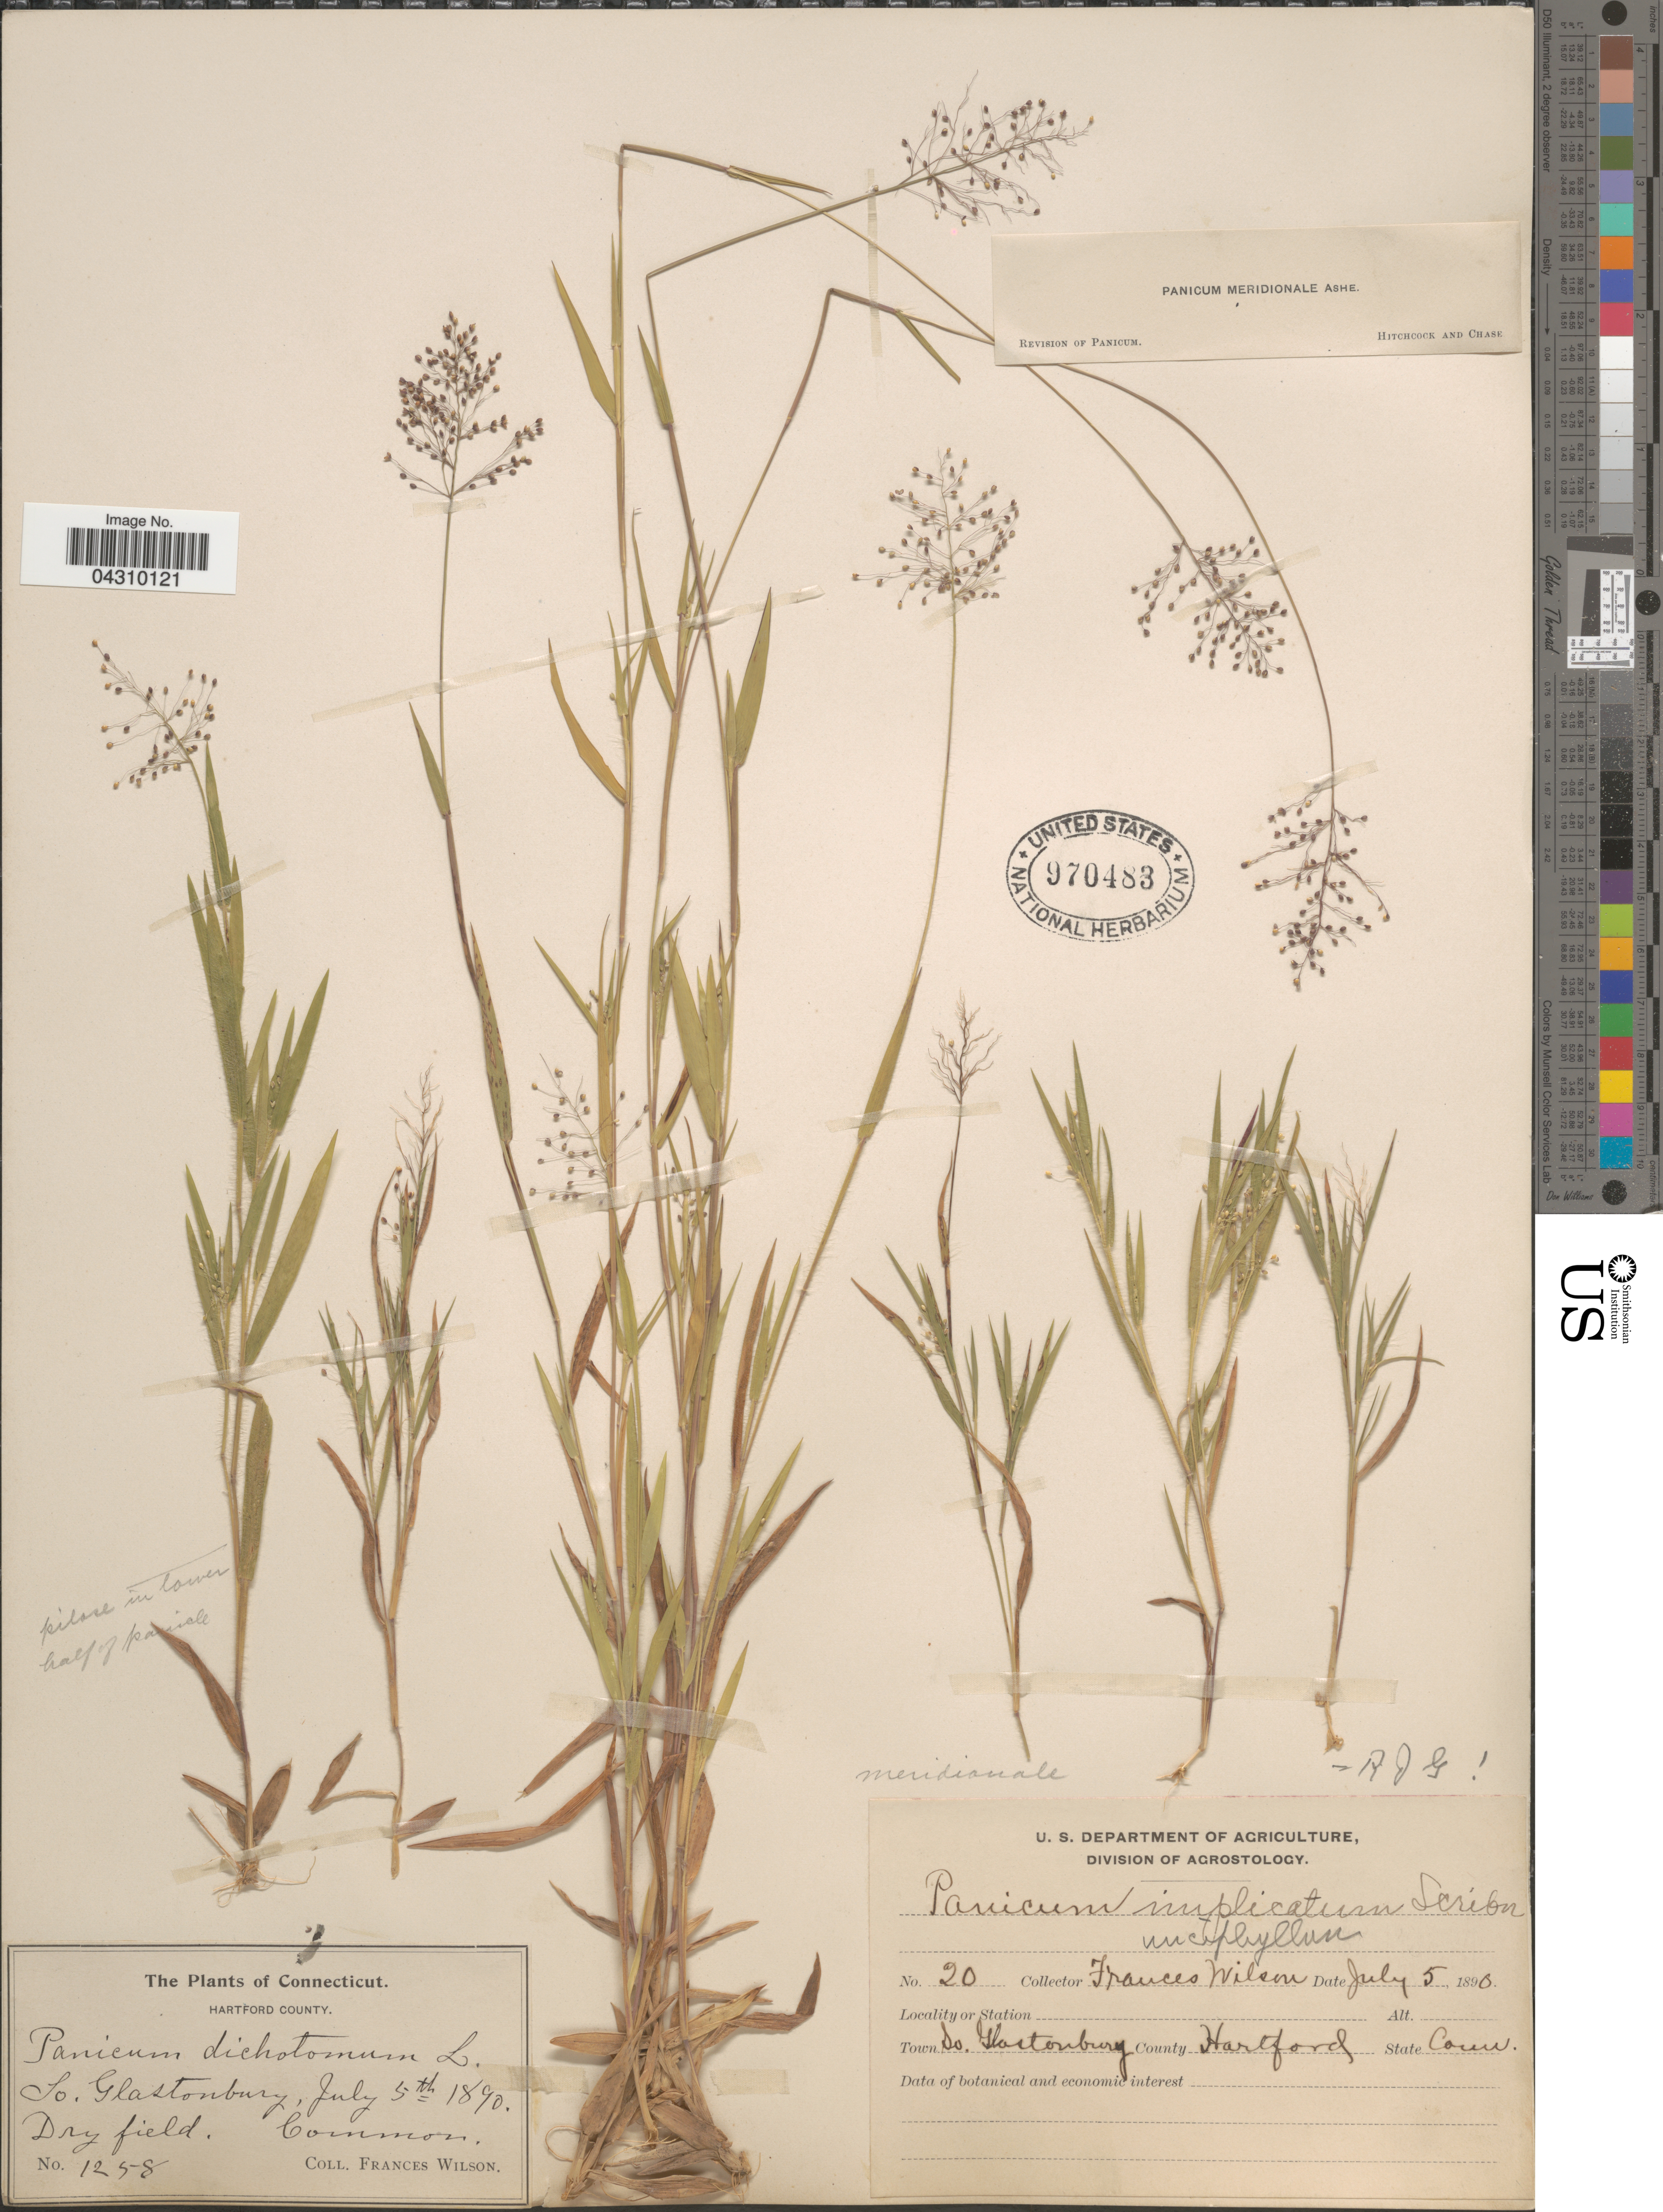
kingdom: Plantae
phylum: Tracheophyta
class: Liliopsida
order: Poales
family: Poaceae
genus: Dichanthelium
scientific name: Dichanthelium acuminatum var. acuminatum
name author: (Sw.) Gould & C.A. Clark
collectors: F. Wilson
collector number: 1258/20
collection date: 1890-07-05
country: United States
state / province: Connecticut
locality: Town So. Glastonburg. County Hartford.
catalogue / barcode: US 970483